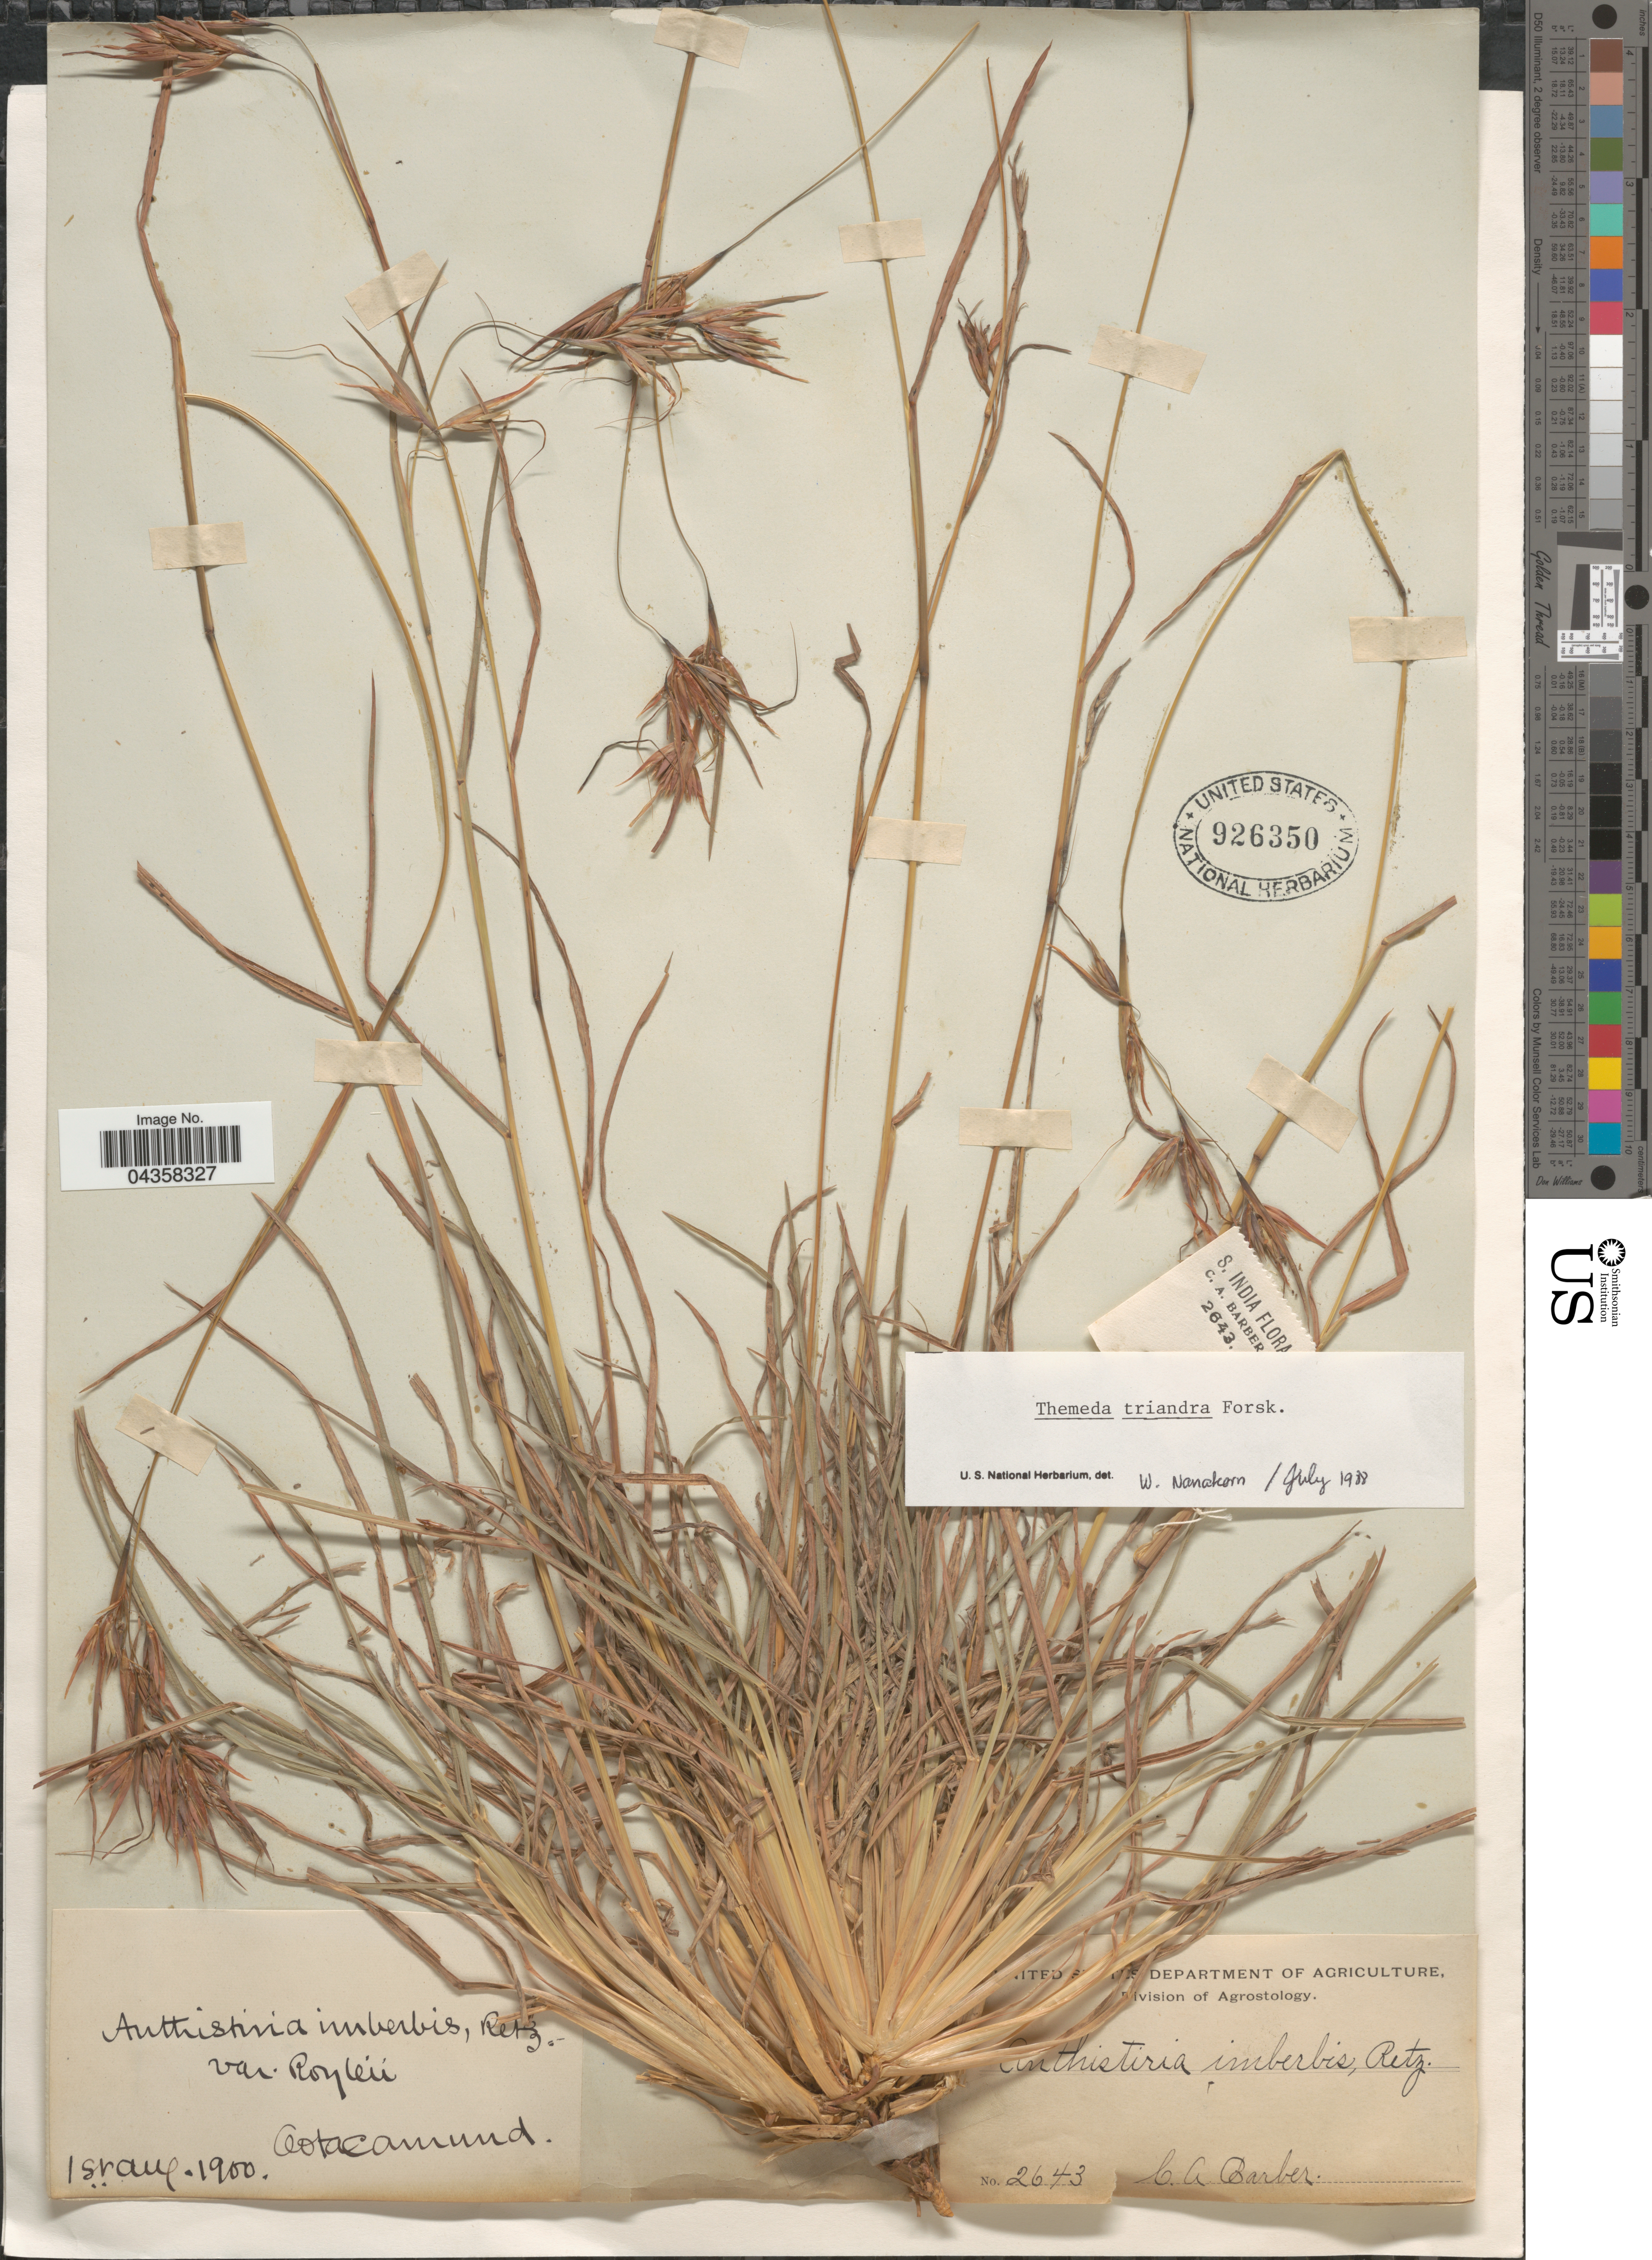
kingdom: Plantae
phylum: Tracheophyta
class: Liliopsida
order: Poales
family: Poaceae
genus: Themeda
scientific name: Themeda triandra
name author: Forssk.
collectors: C. Barber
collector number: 2643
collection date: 1900-08-18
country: India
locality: Ootacamund.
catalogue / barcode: US 926350